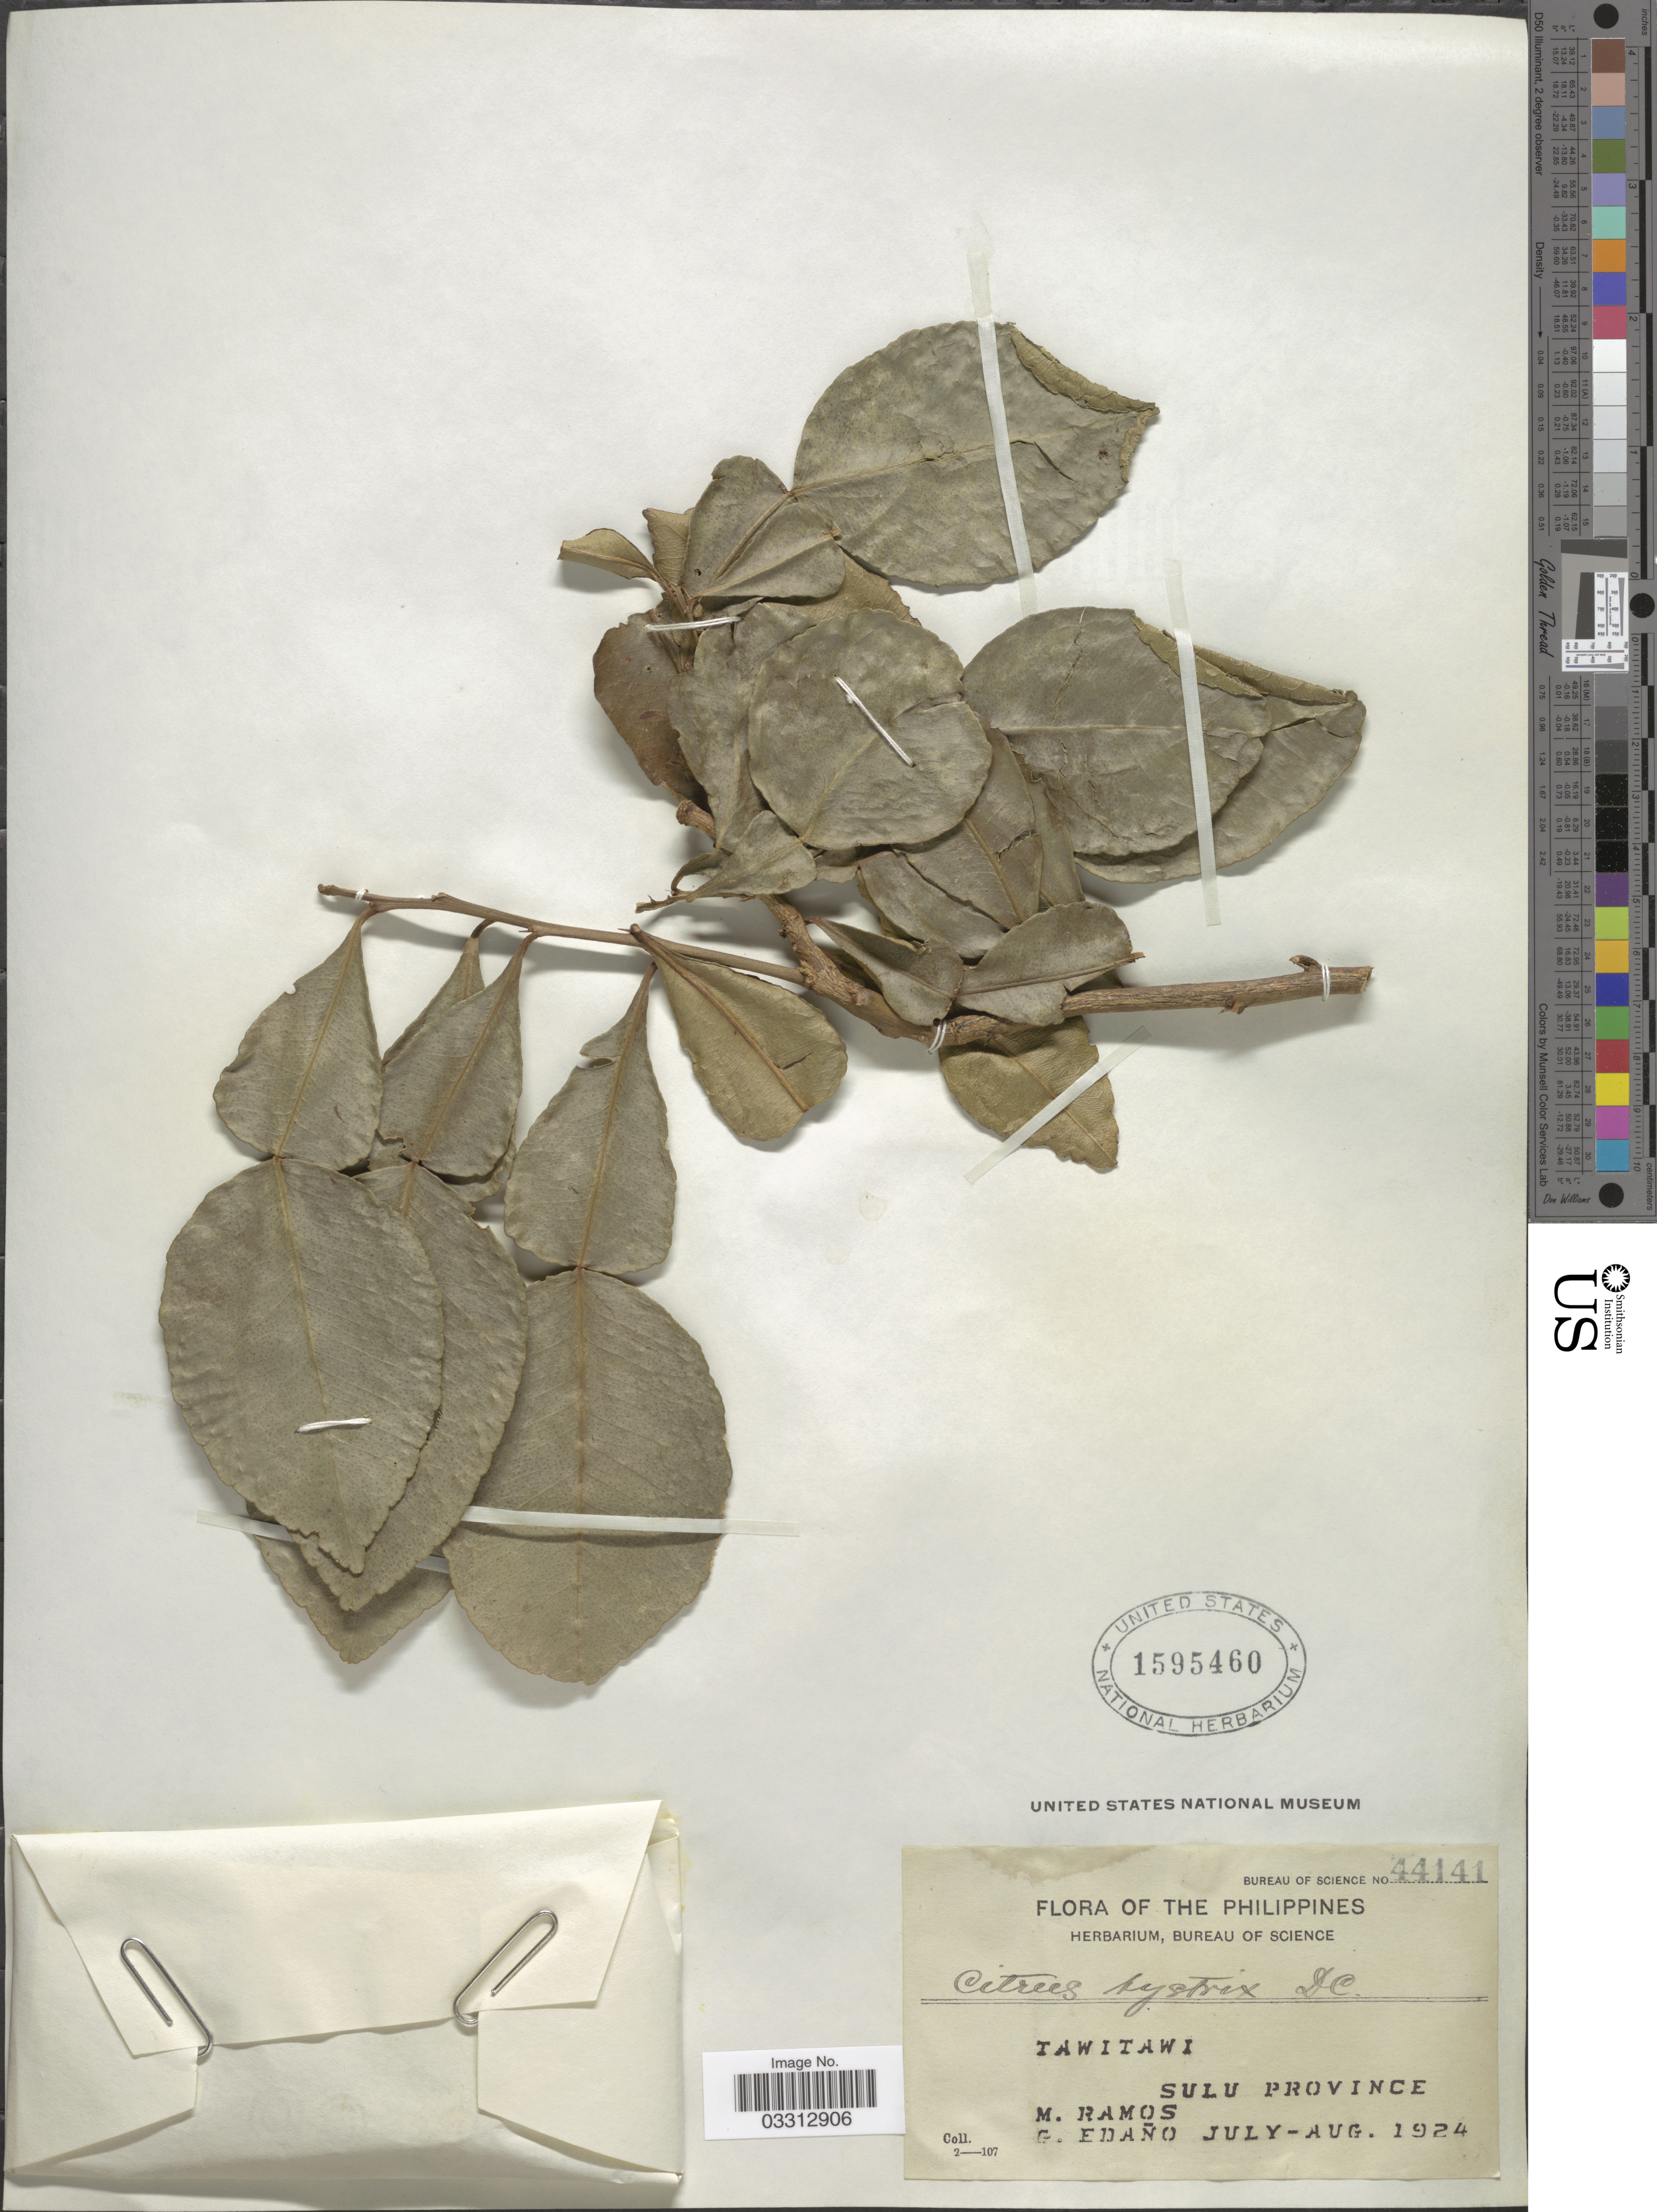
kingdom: Plantae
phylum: Tracheophyta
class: Magnoliopsida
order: Sapindales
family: Rutaceae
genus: Citrus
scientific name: Citrus hystrix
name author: DC.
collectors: M. Ramos & G. Edaño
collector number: Bureau of Science 44141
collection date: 1924-07/1924-08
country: Philippines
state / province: Muslim Mindanao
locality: Tawitawi. Sulu Province.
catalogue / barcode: US 1595460